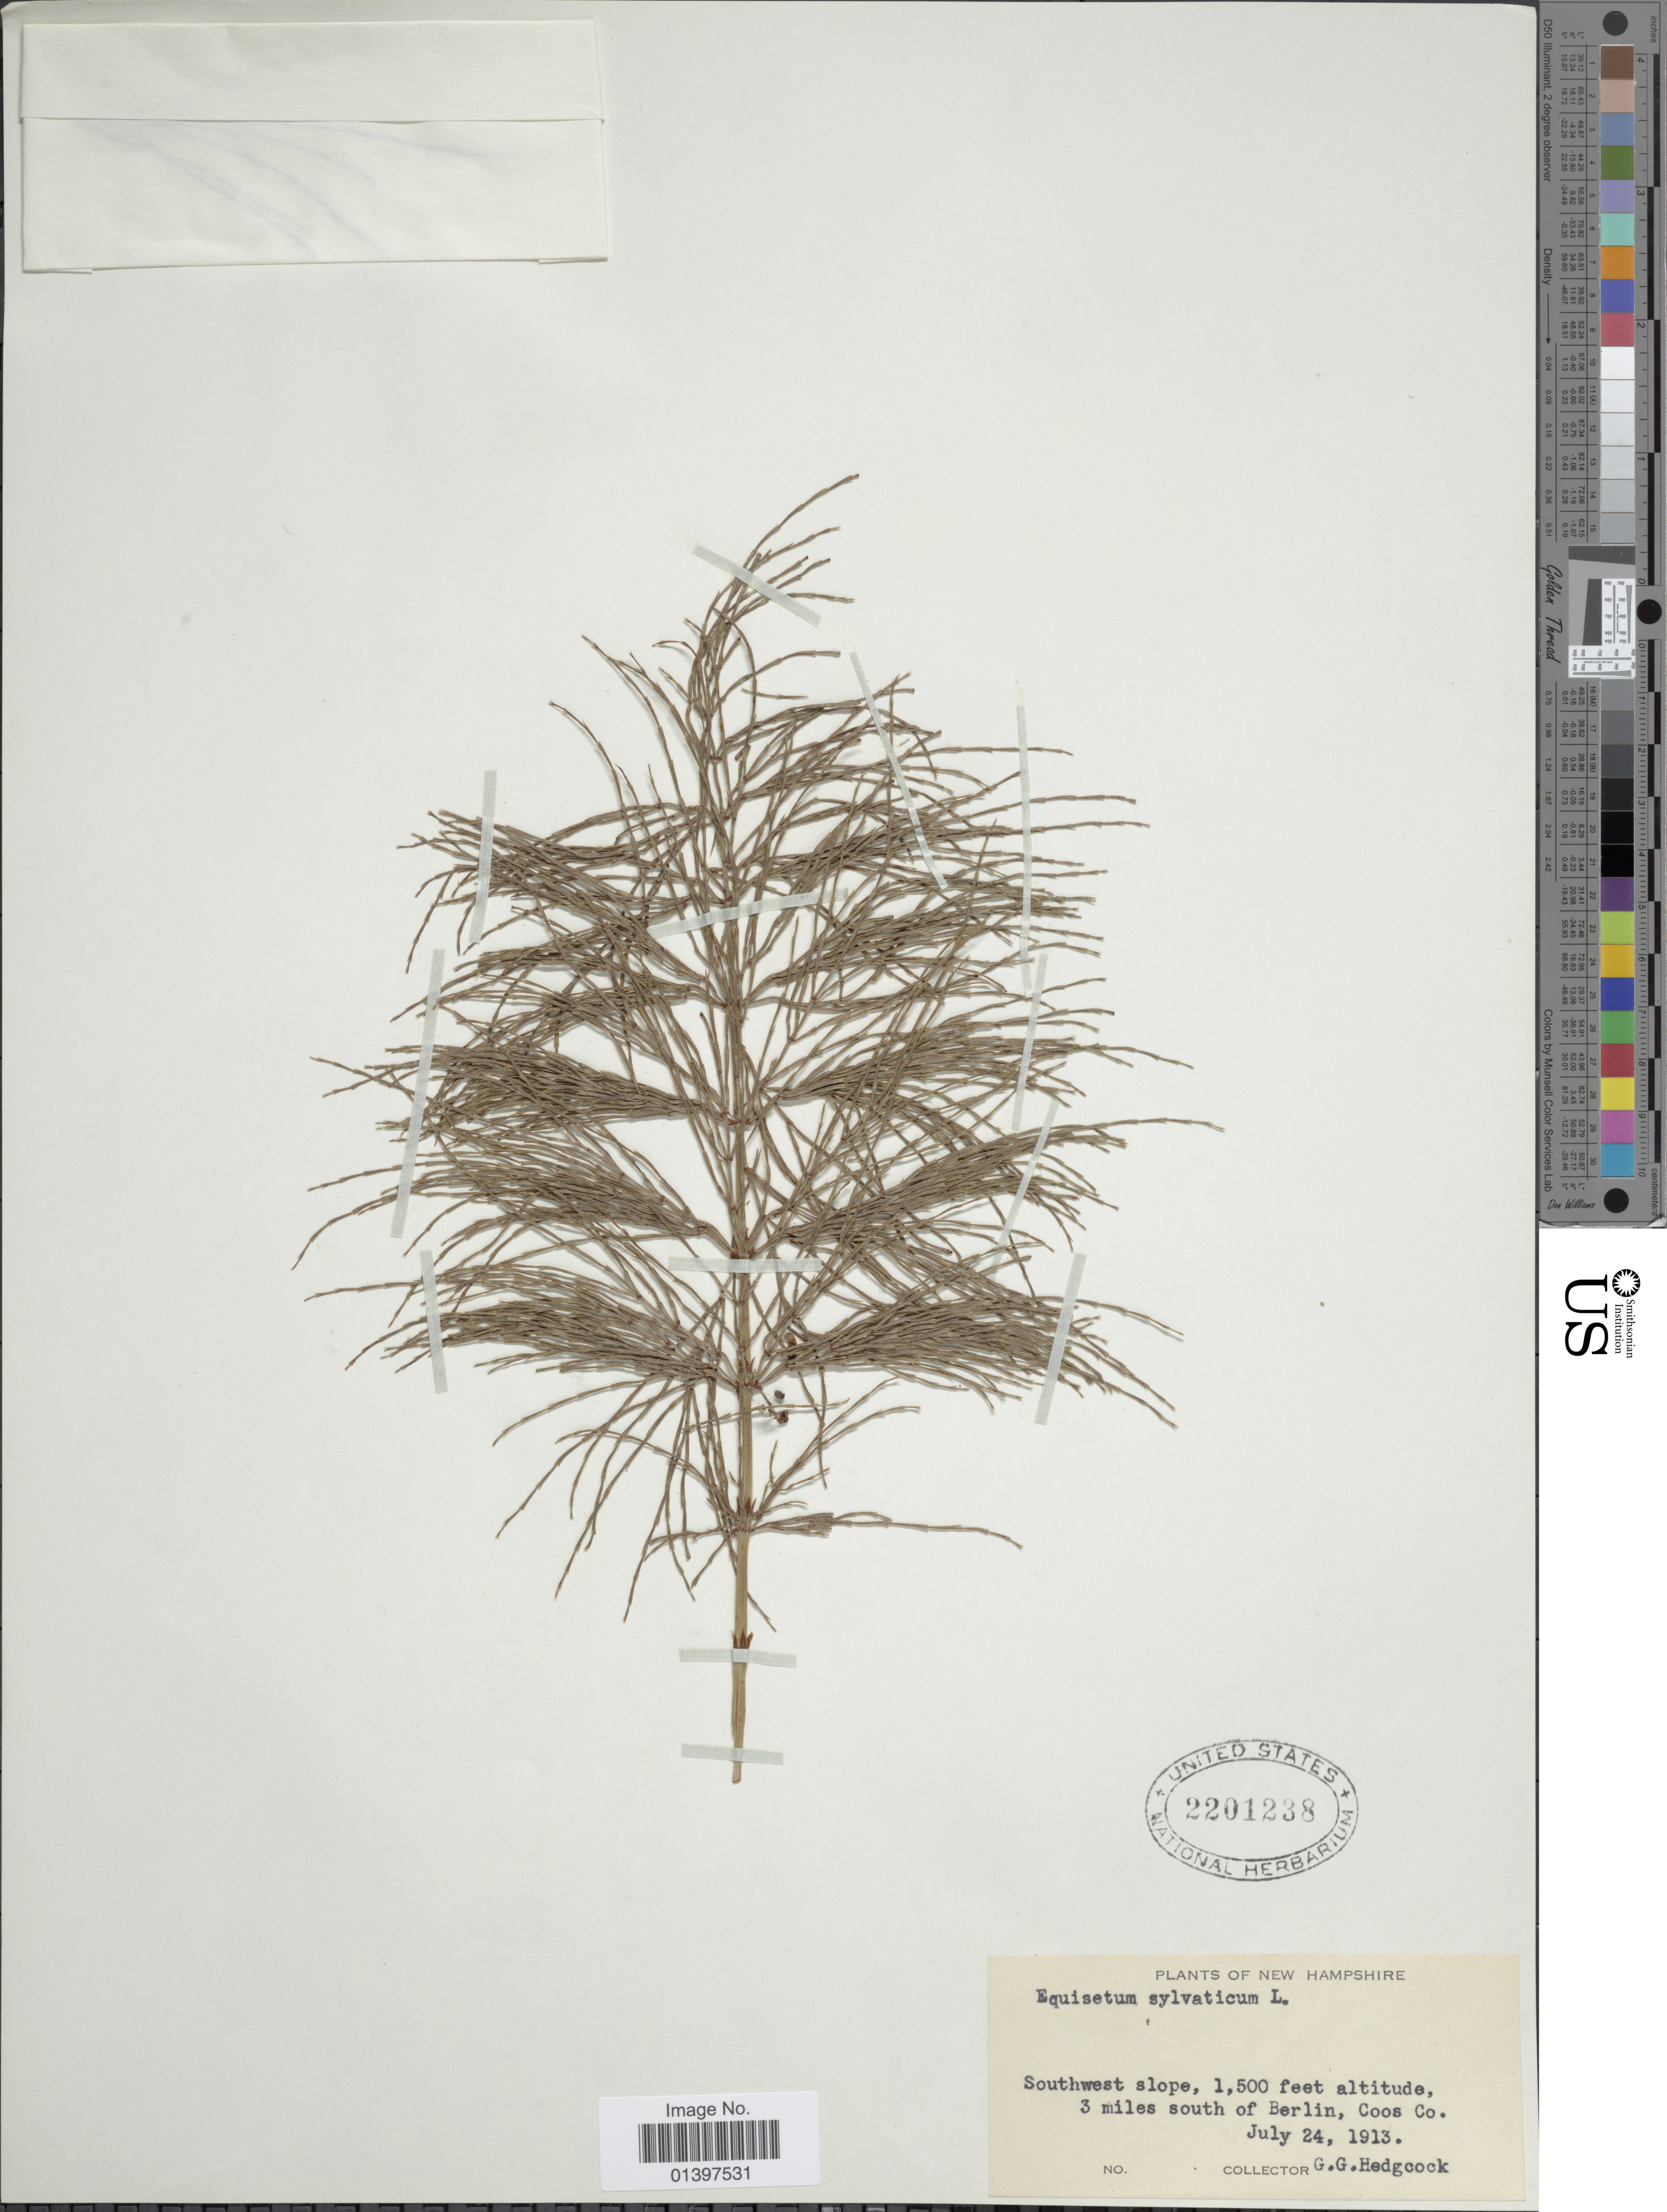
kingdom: Plantae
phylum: Tracheophyta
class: Polypodiopsida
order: Equisetales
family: Equisetaceae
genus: Equisetum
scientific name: Equisetum sylvaticum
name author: L.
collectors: G. Hedgcock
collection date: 1913-07-24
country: United States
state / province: New Hampshire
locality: Southwest slope, 3miles south of Berling, Coos Co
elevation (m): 457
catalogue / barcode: US 2201238